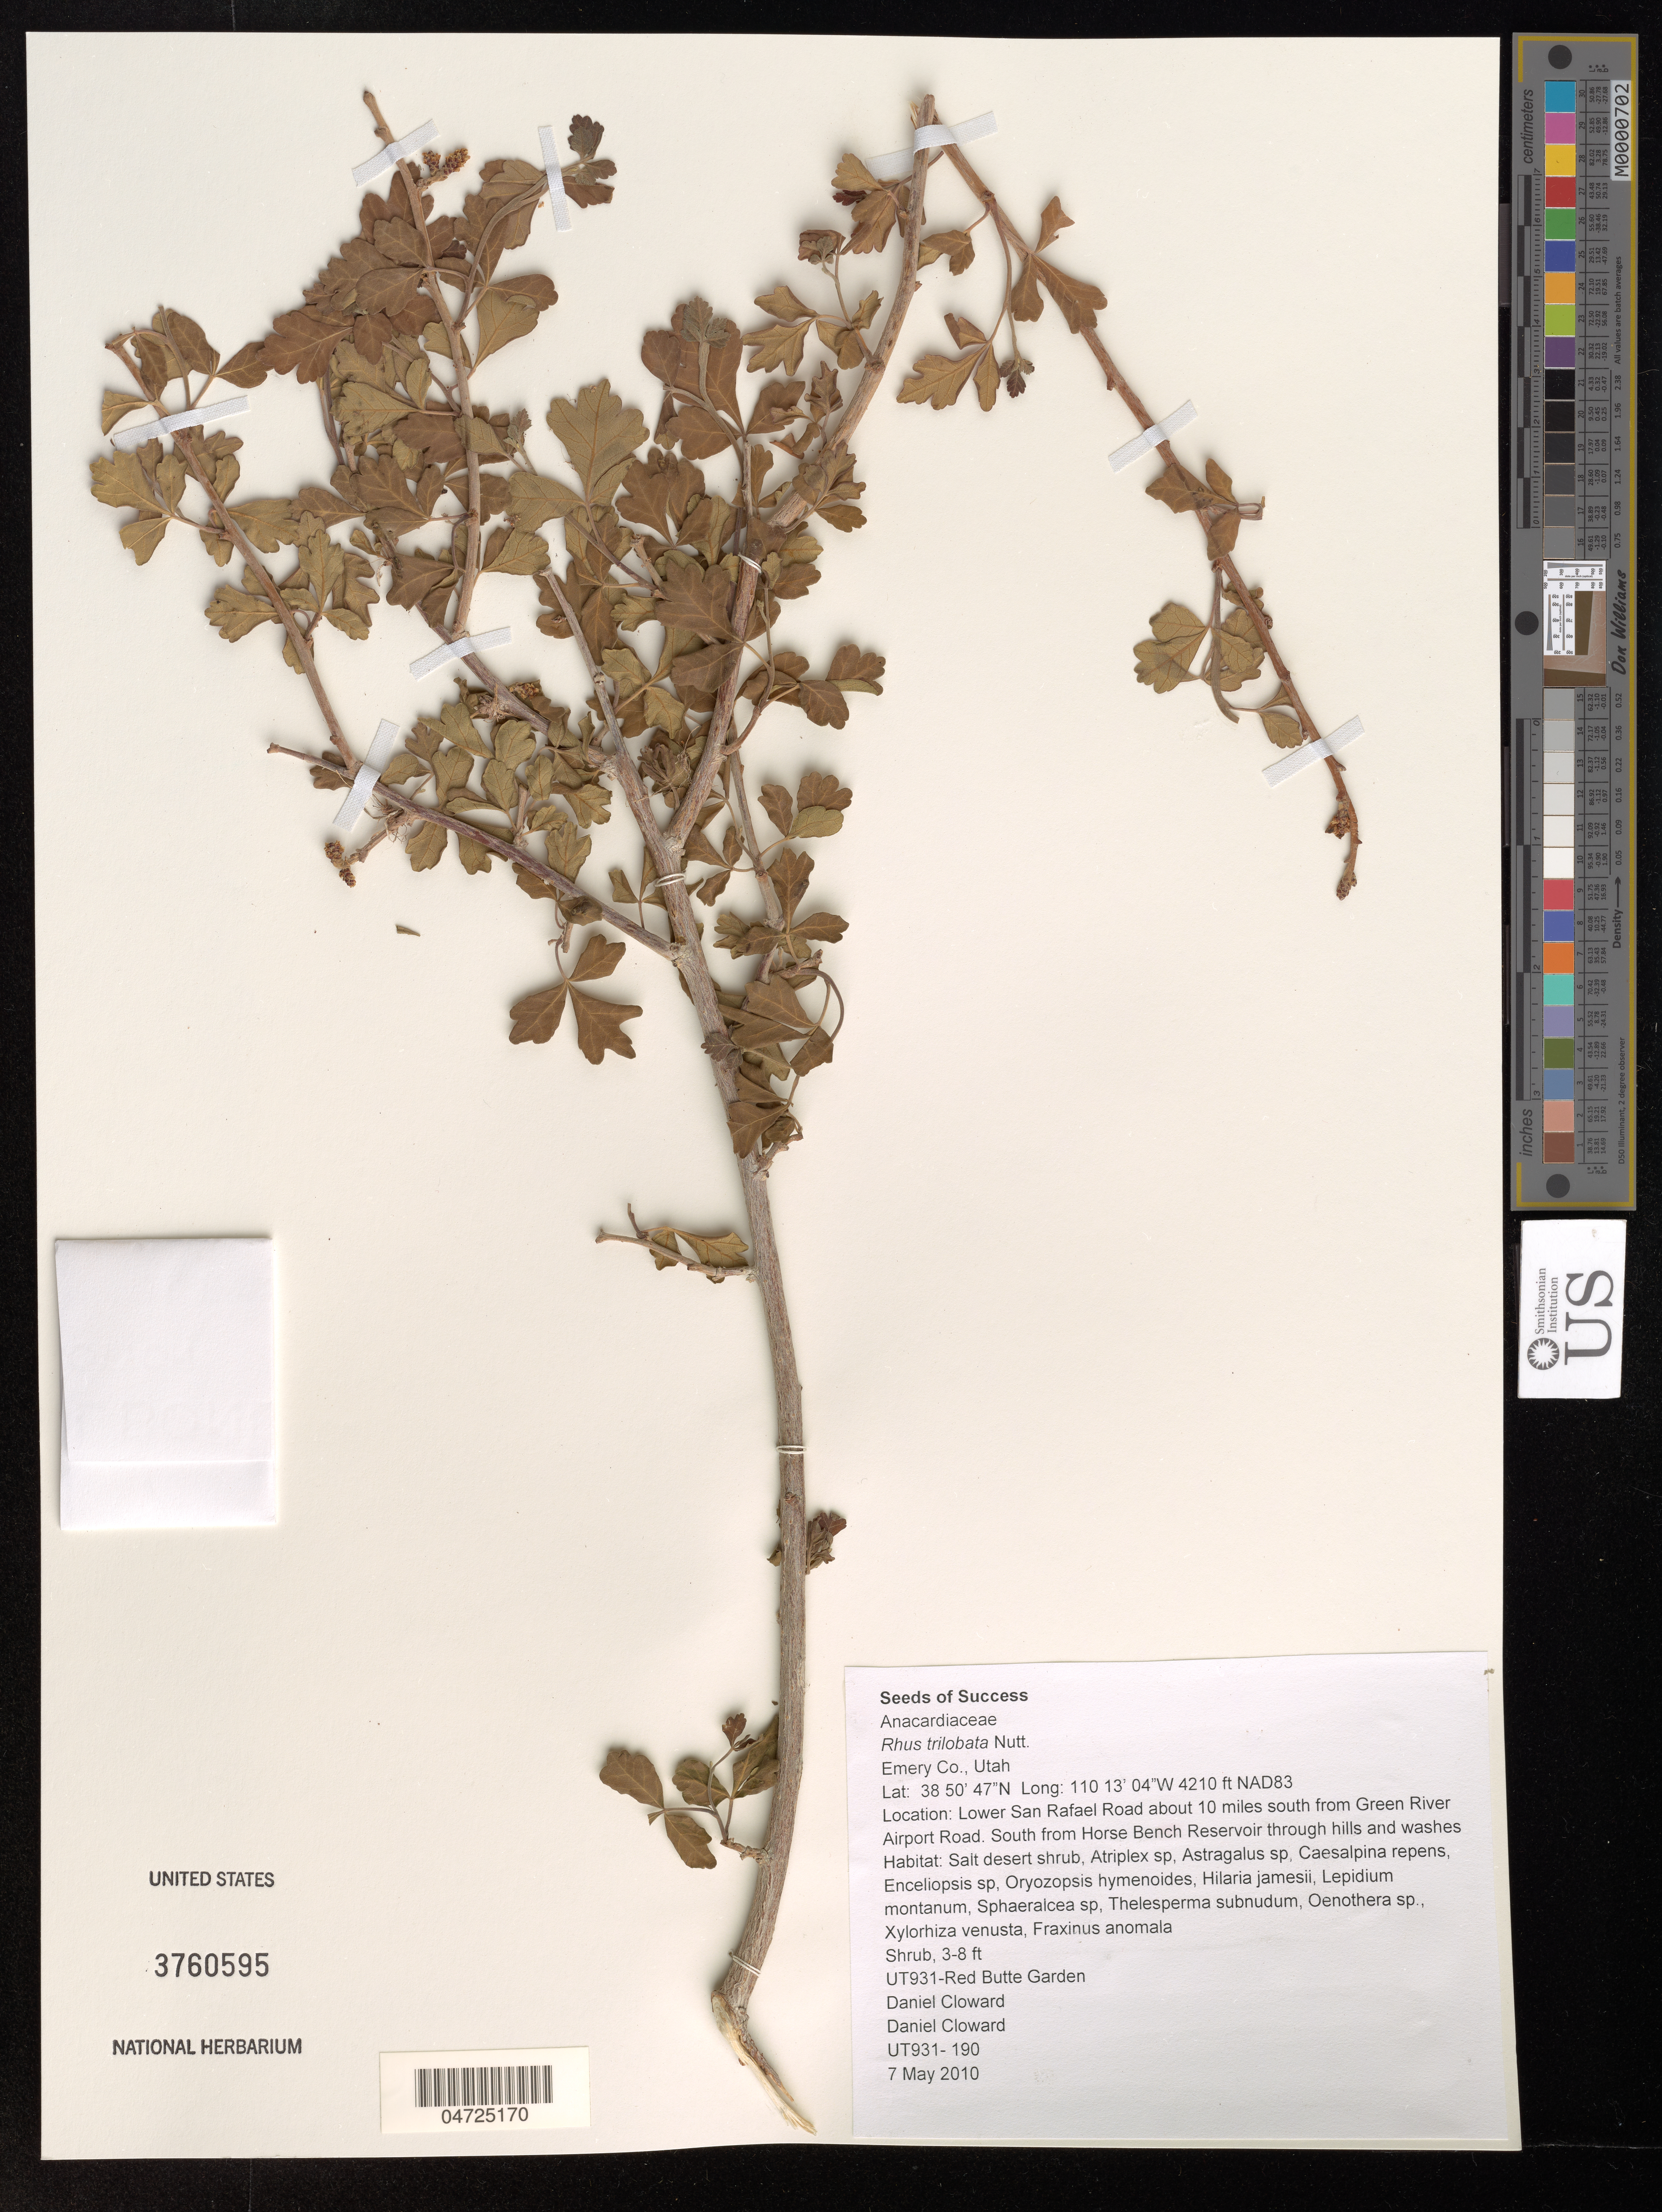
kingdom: Plantae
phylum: Tracheophyta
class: Magnoliopsida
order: Sapindales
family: Anacardiaceae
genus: Rhus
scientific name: Rhus trilobata var. typica Munz & Sloane ined.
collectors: D. Cloward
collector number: UT931-190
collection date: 2010-05-07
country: United States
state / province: Utah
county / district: Emery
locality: Emery Co. NAD83. Lower San Rafael Road about 10 miles south from Green River Airport Road. South from Horse Bench Reservoir through hills and washes. UT931-Red Butte Garden.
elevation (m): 1283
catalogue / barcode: US 3760595